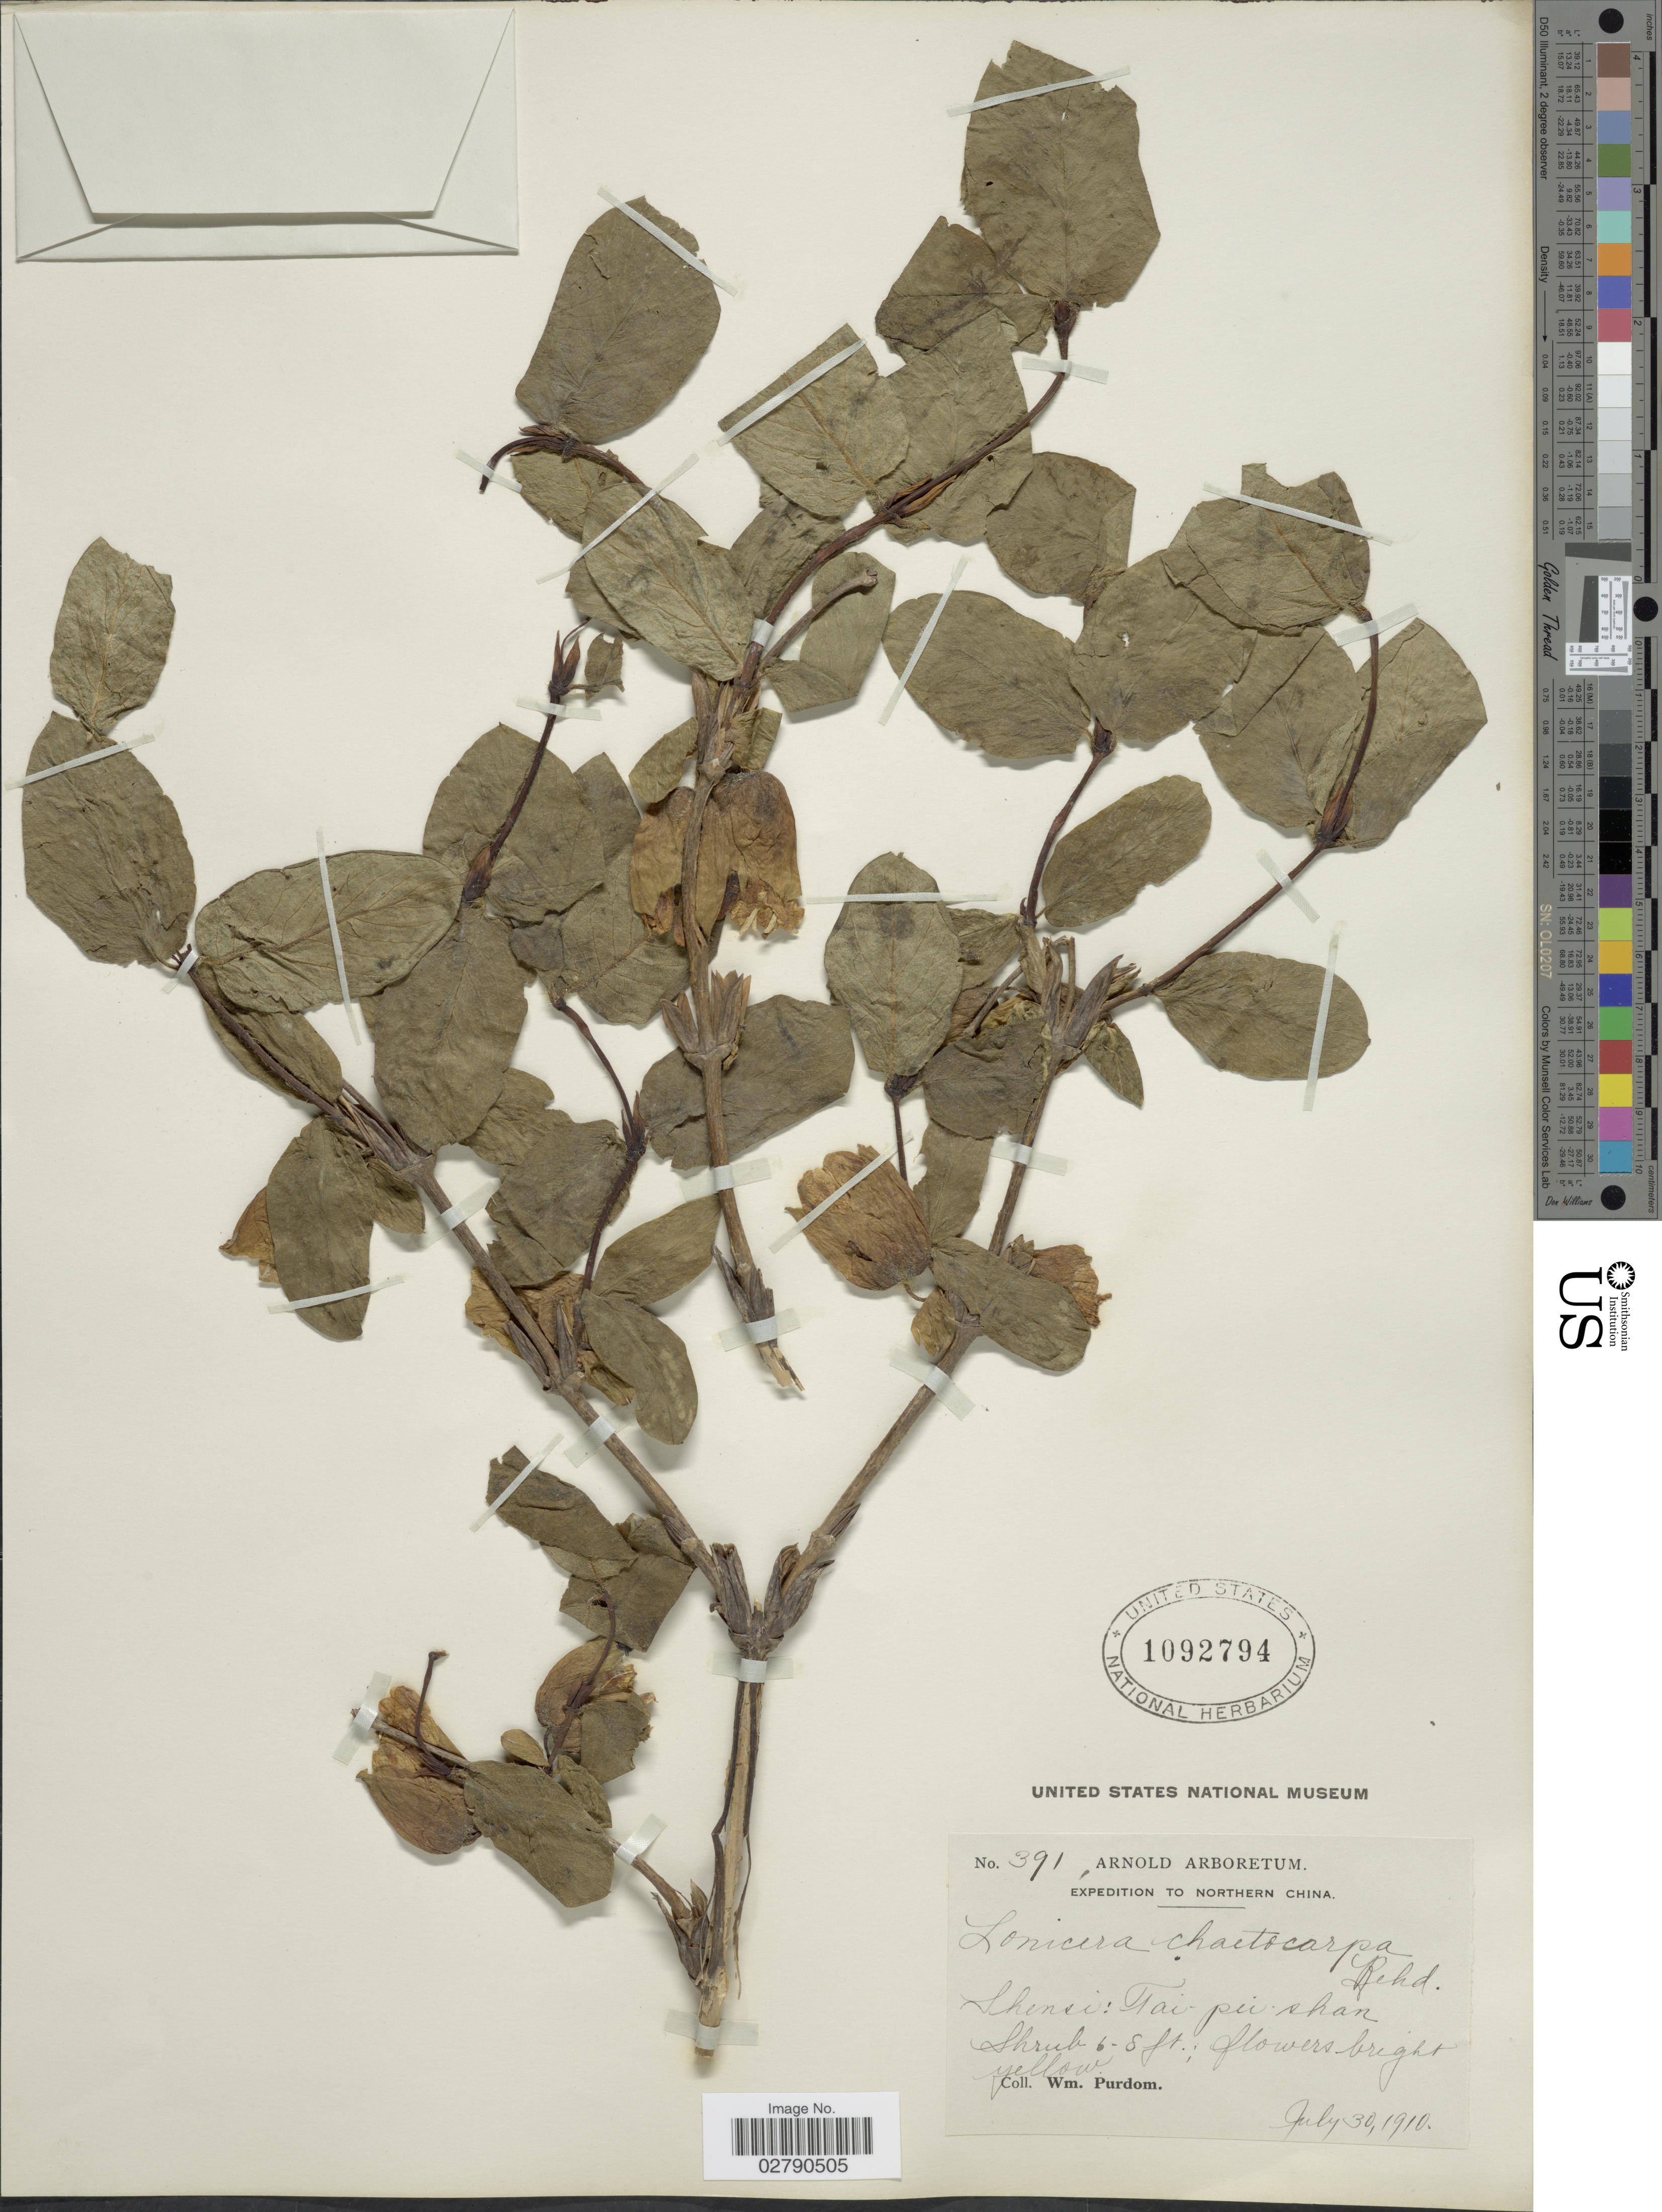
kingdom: Plantae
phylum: Tracheophyta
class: Magnoliopsida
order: Dipsacales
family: Caprifoliaceae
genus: Lonicera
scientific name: Lonicera chaetocarpa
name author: (Batalin ex Rehder) Rehder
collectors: W. Purdom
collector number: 391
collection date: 1910-07-30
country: China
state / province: Shaanxi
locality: Northern China. Shensi: Tai-pei shan.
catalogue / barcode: US 1092794